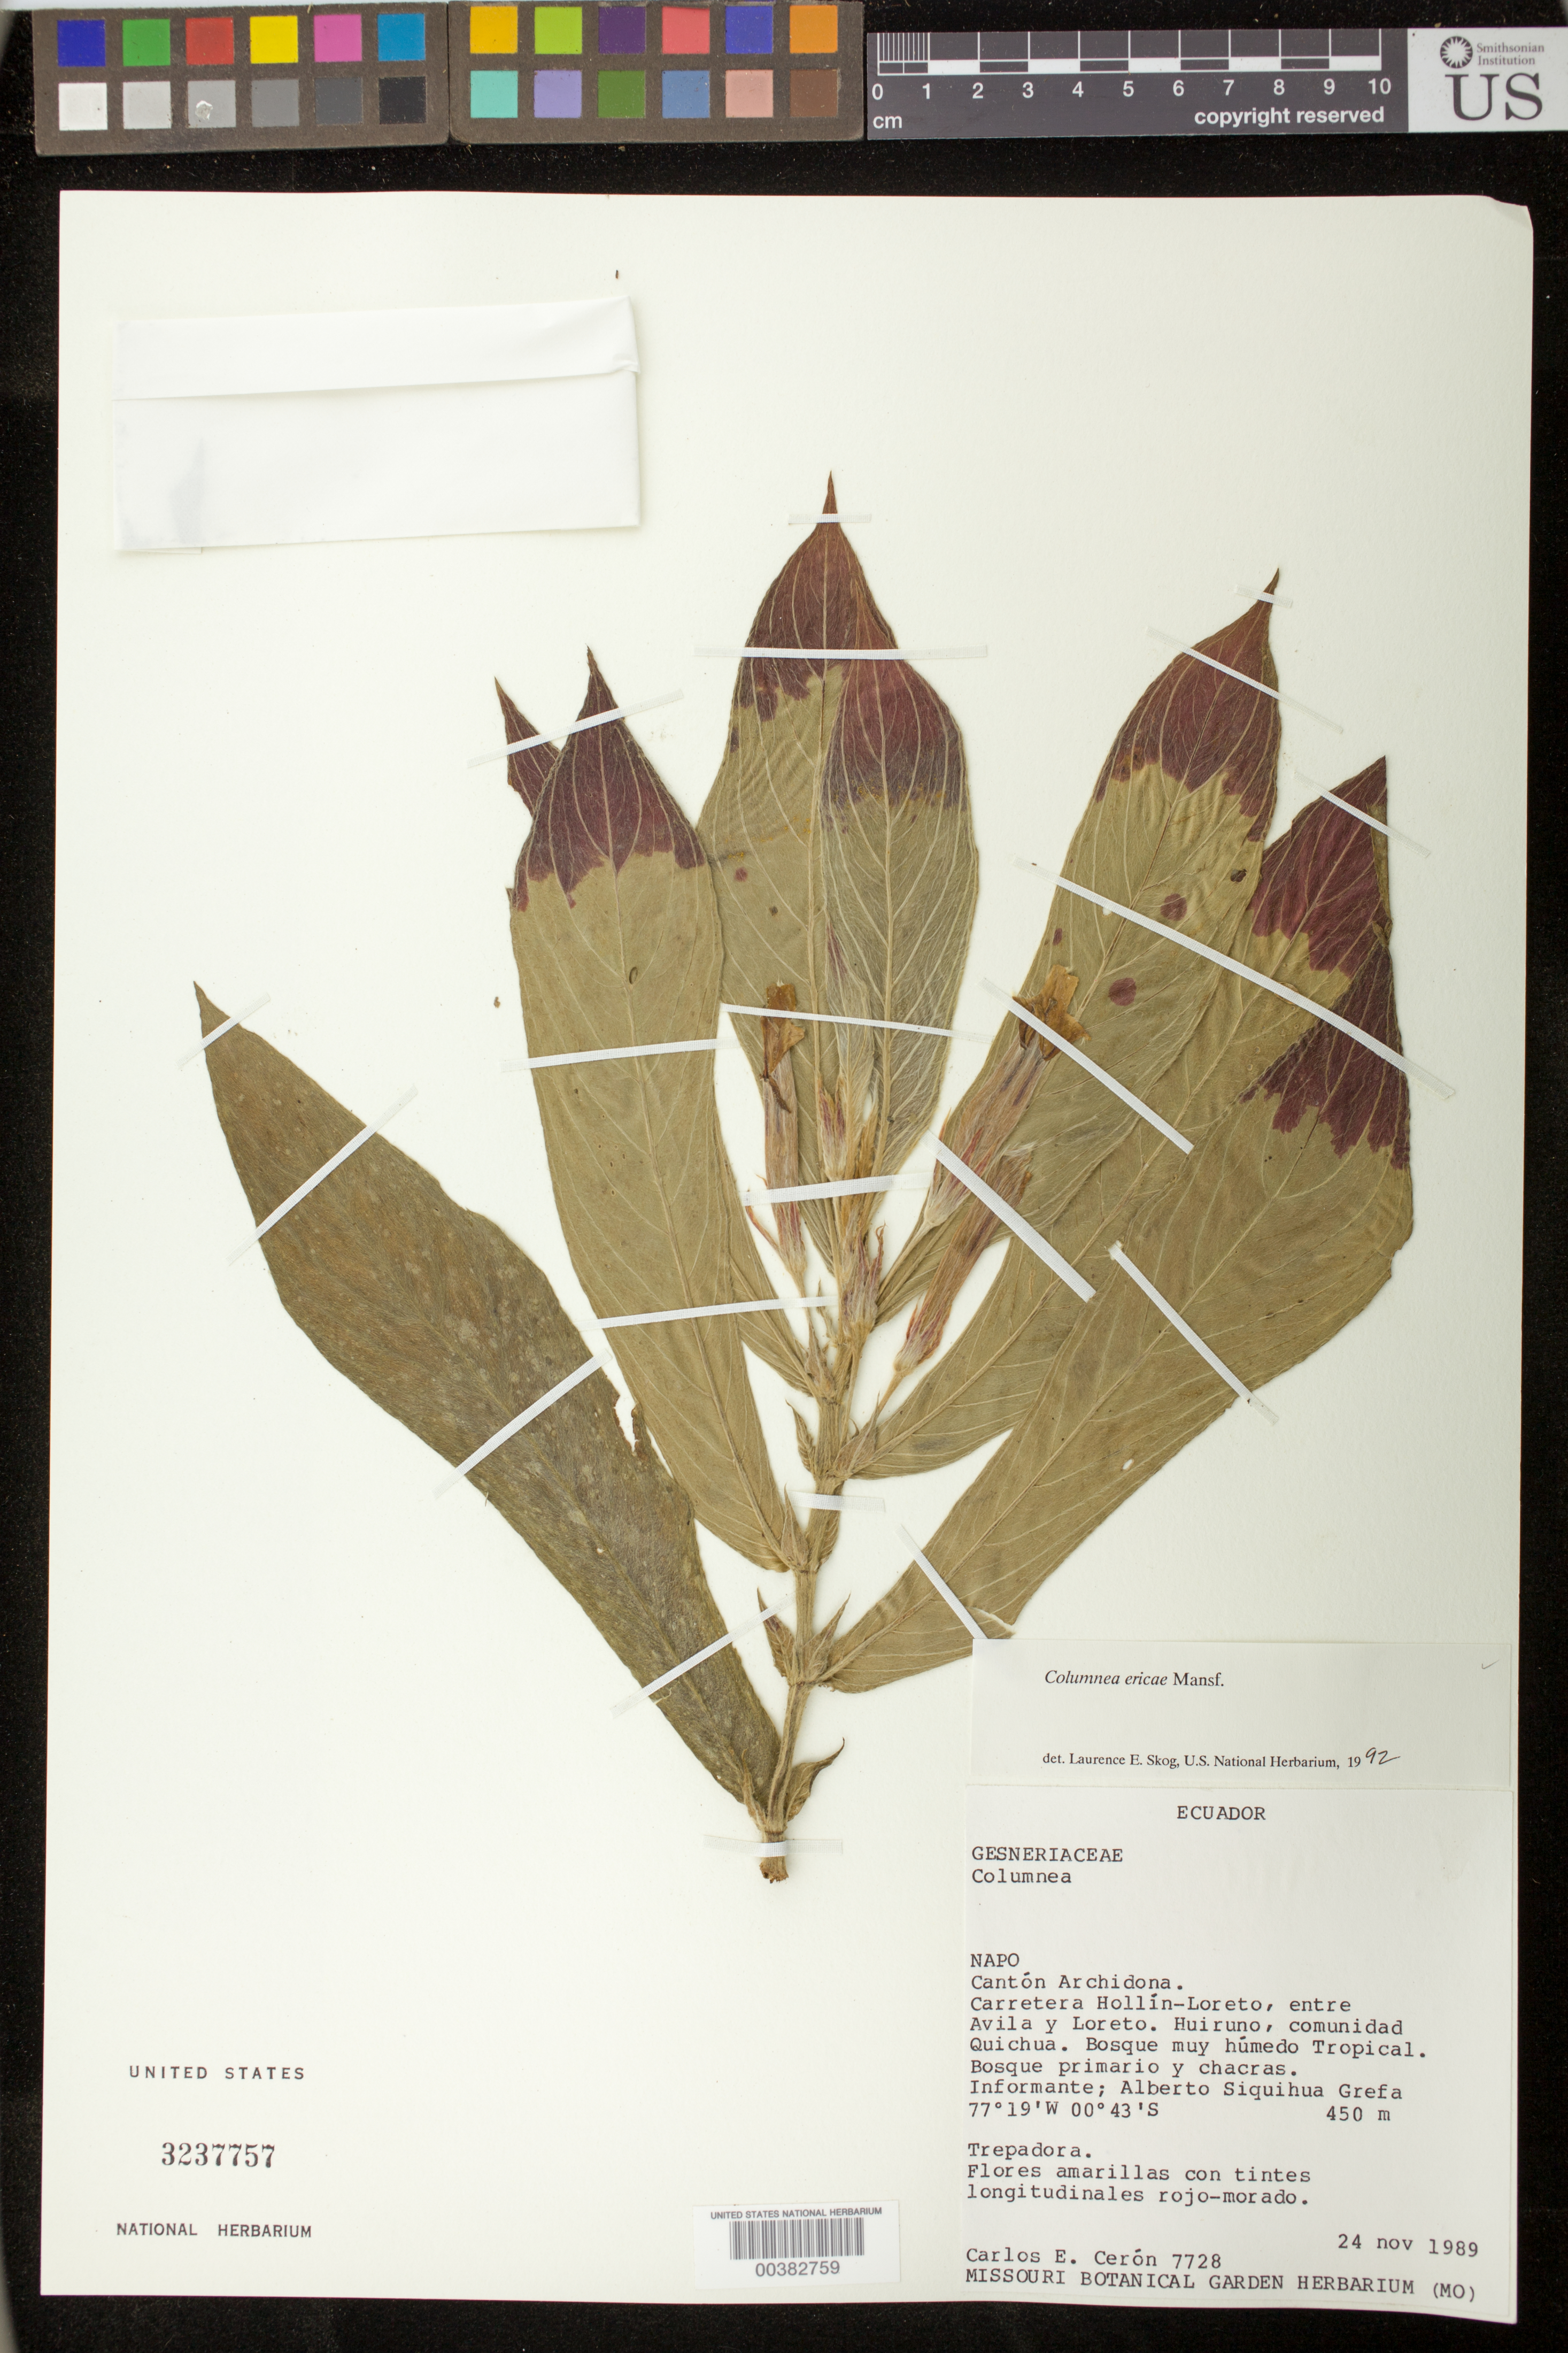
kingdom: Plantae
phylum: Tracheophyta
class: Magnoliopsida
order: Lamiales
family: Gesneriaceae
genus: Columnea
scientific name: Columnea ericae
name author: Mansf.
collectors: C. E. Cerón M.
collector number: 7728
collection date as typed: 24 Nov 1989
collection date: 1989-11-24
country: Ecuador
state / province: Napo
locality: Carretera Hollin-Loreto, entre Avila y Loreto; Huiruno, comunidad Quichua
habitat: Bosque muy humedo tropical; bosque primario y chacras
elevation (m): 450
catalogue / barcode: US 3237757